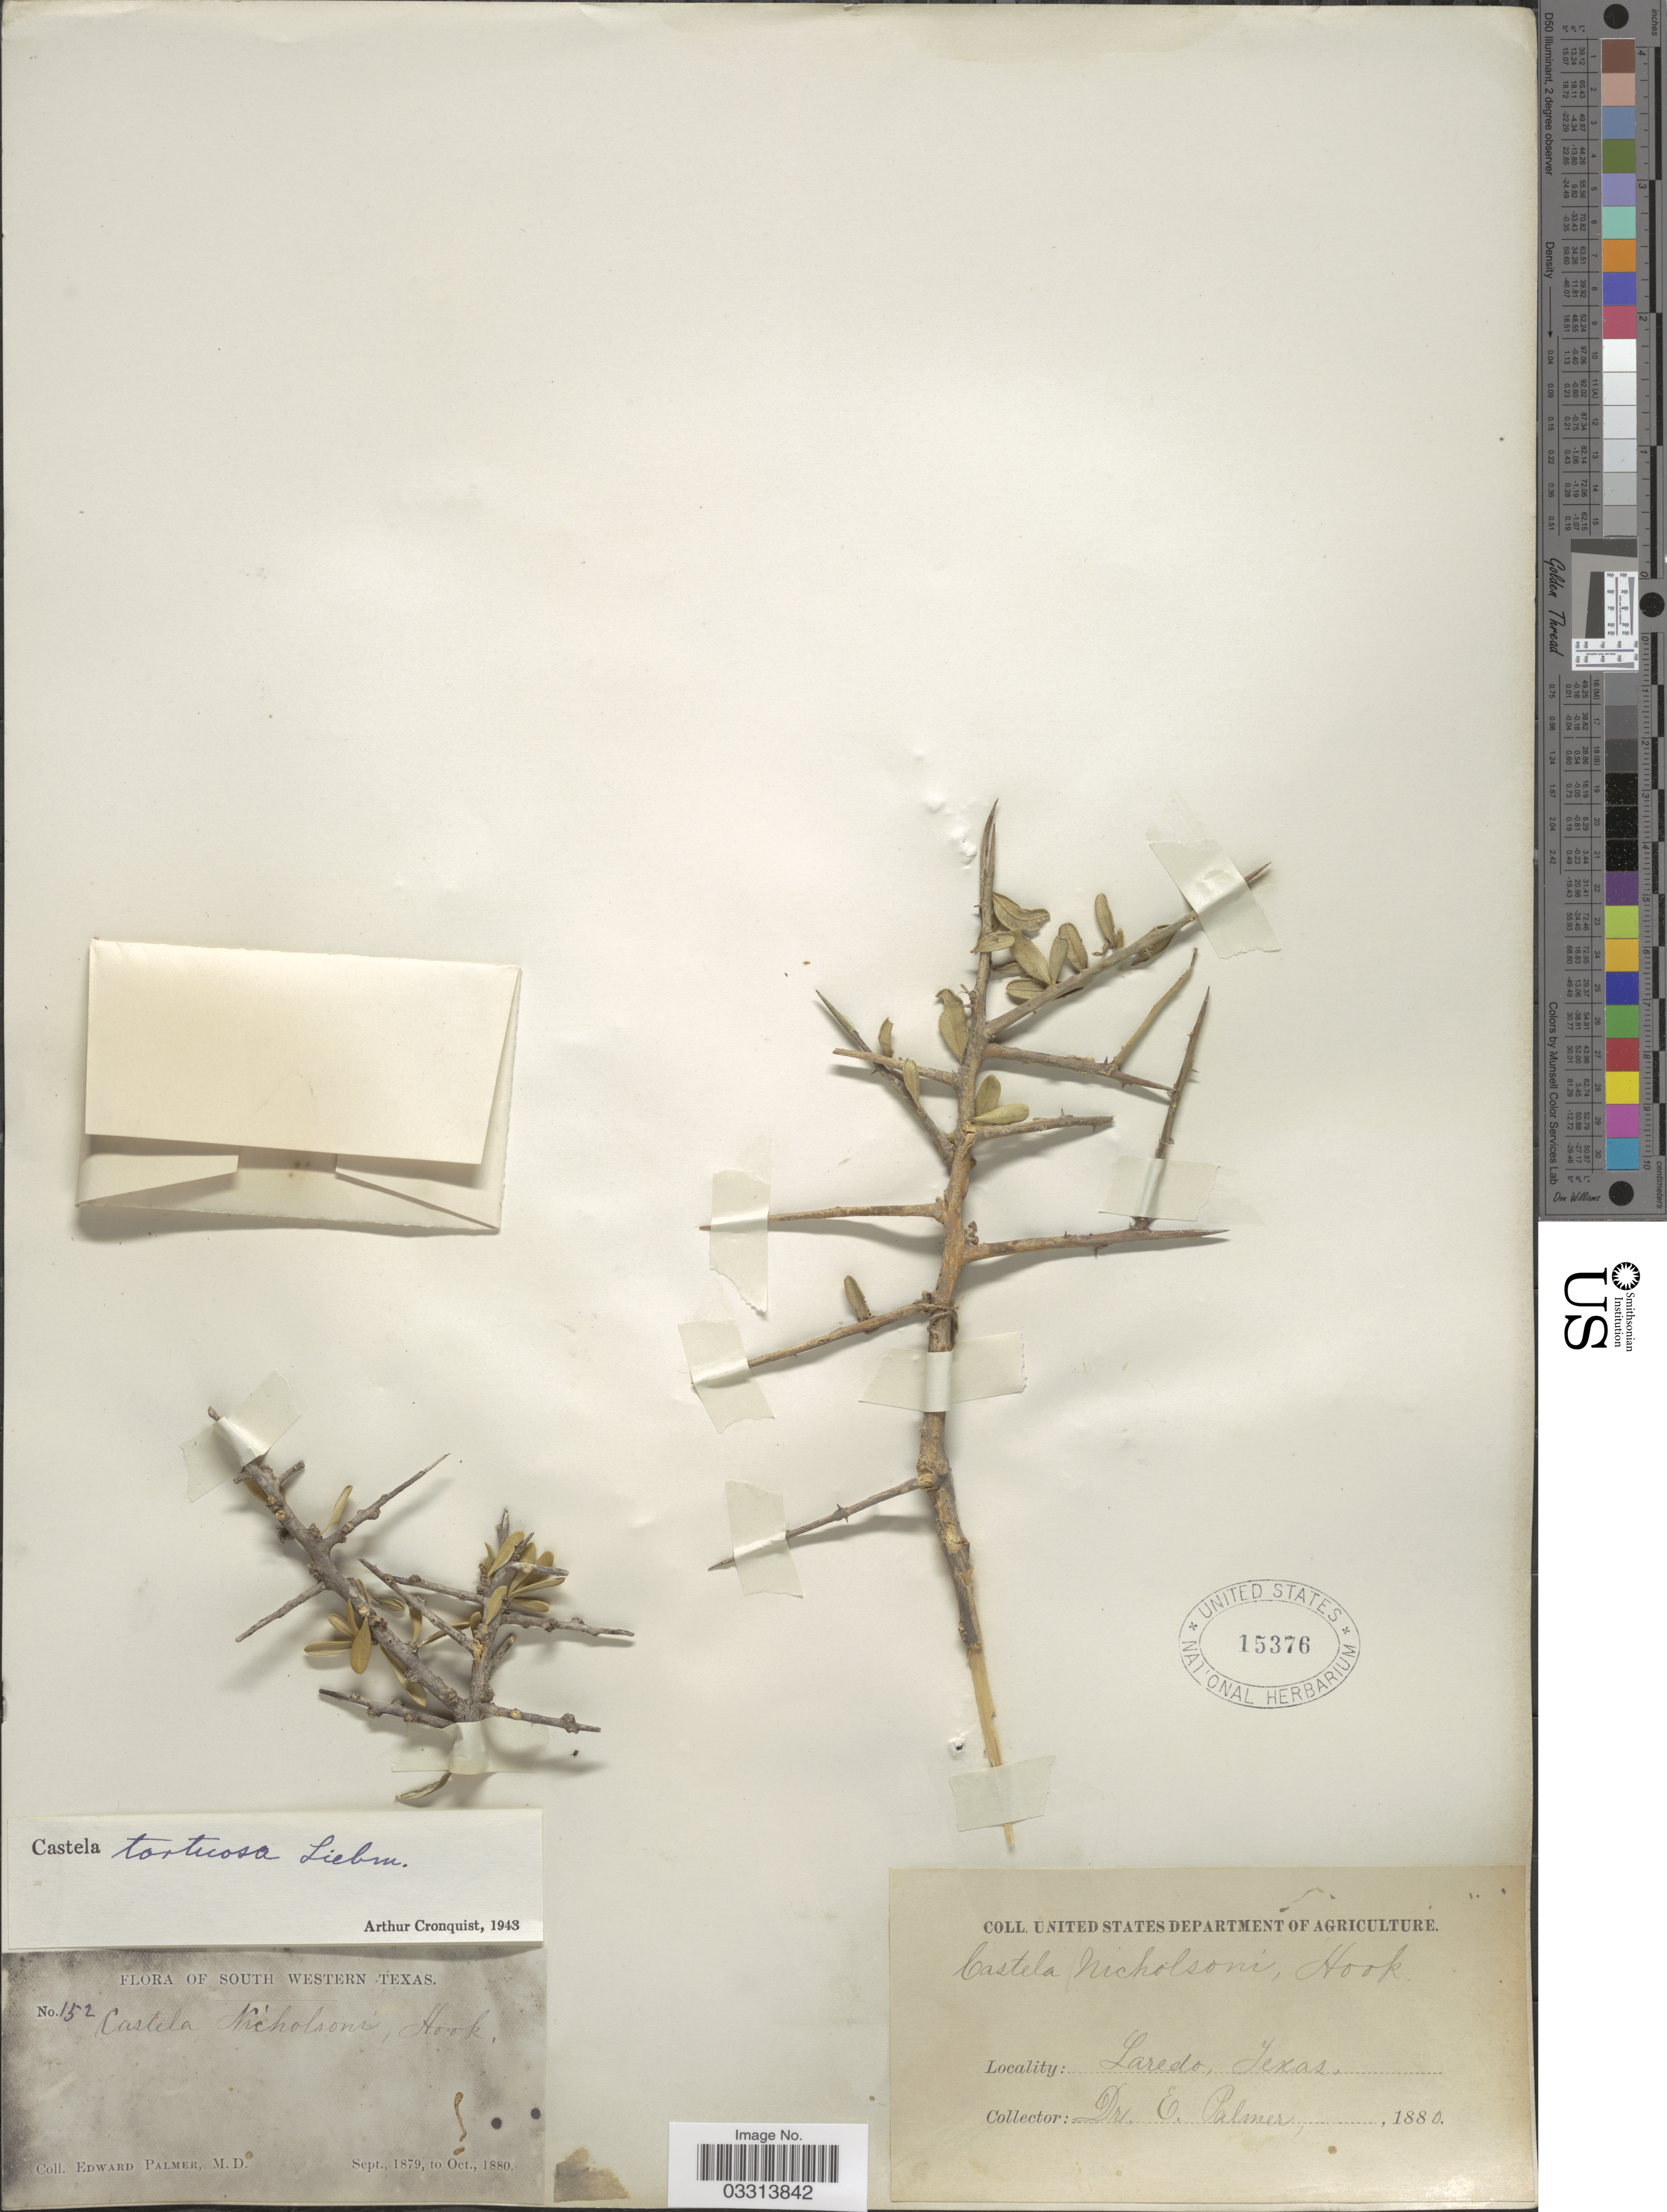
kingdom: Plantae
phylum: Tracheophyta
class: Magnoliopsida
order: Sapindales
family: Simaroubaceae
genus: Castela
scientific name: Castela tortuosa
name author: Liebm.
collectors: E. Palmer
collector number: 152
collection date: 1879-09/1880-10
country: United States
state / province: Texas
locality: South Western Texas, Laredo.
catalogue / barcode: US 15376